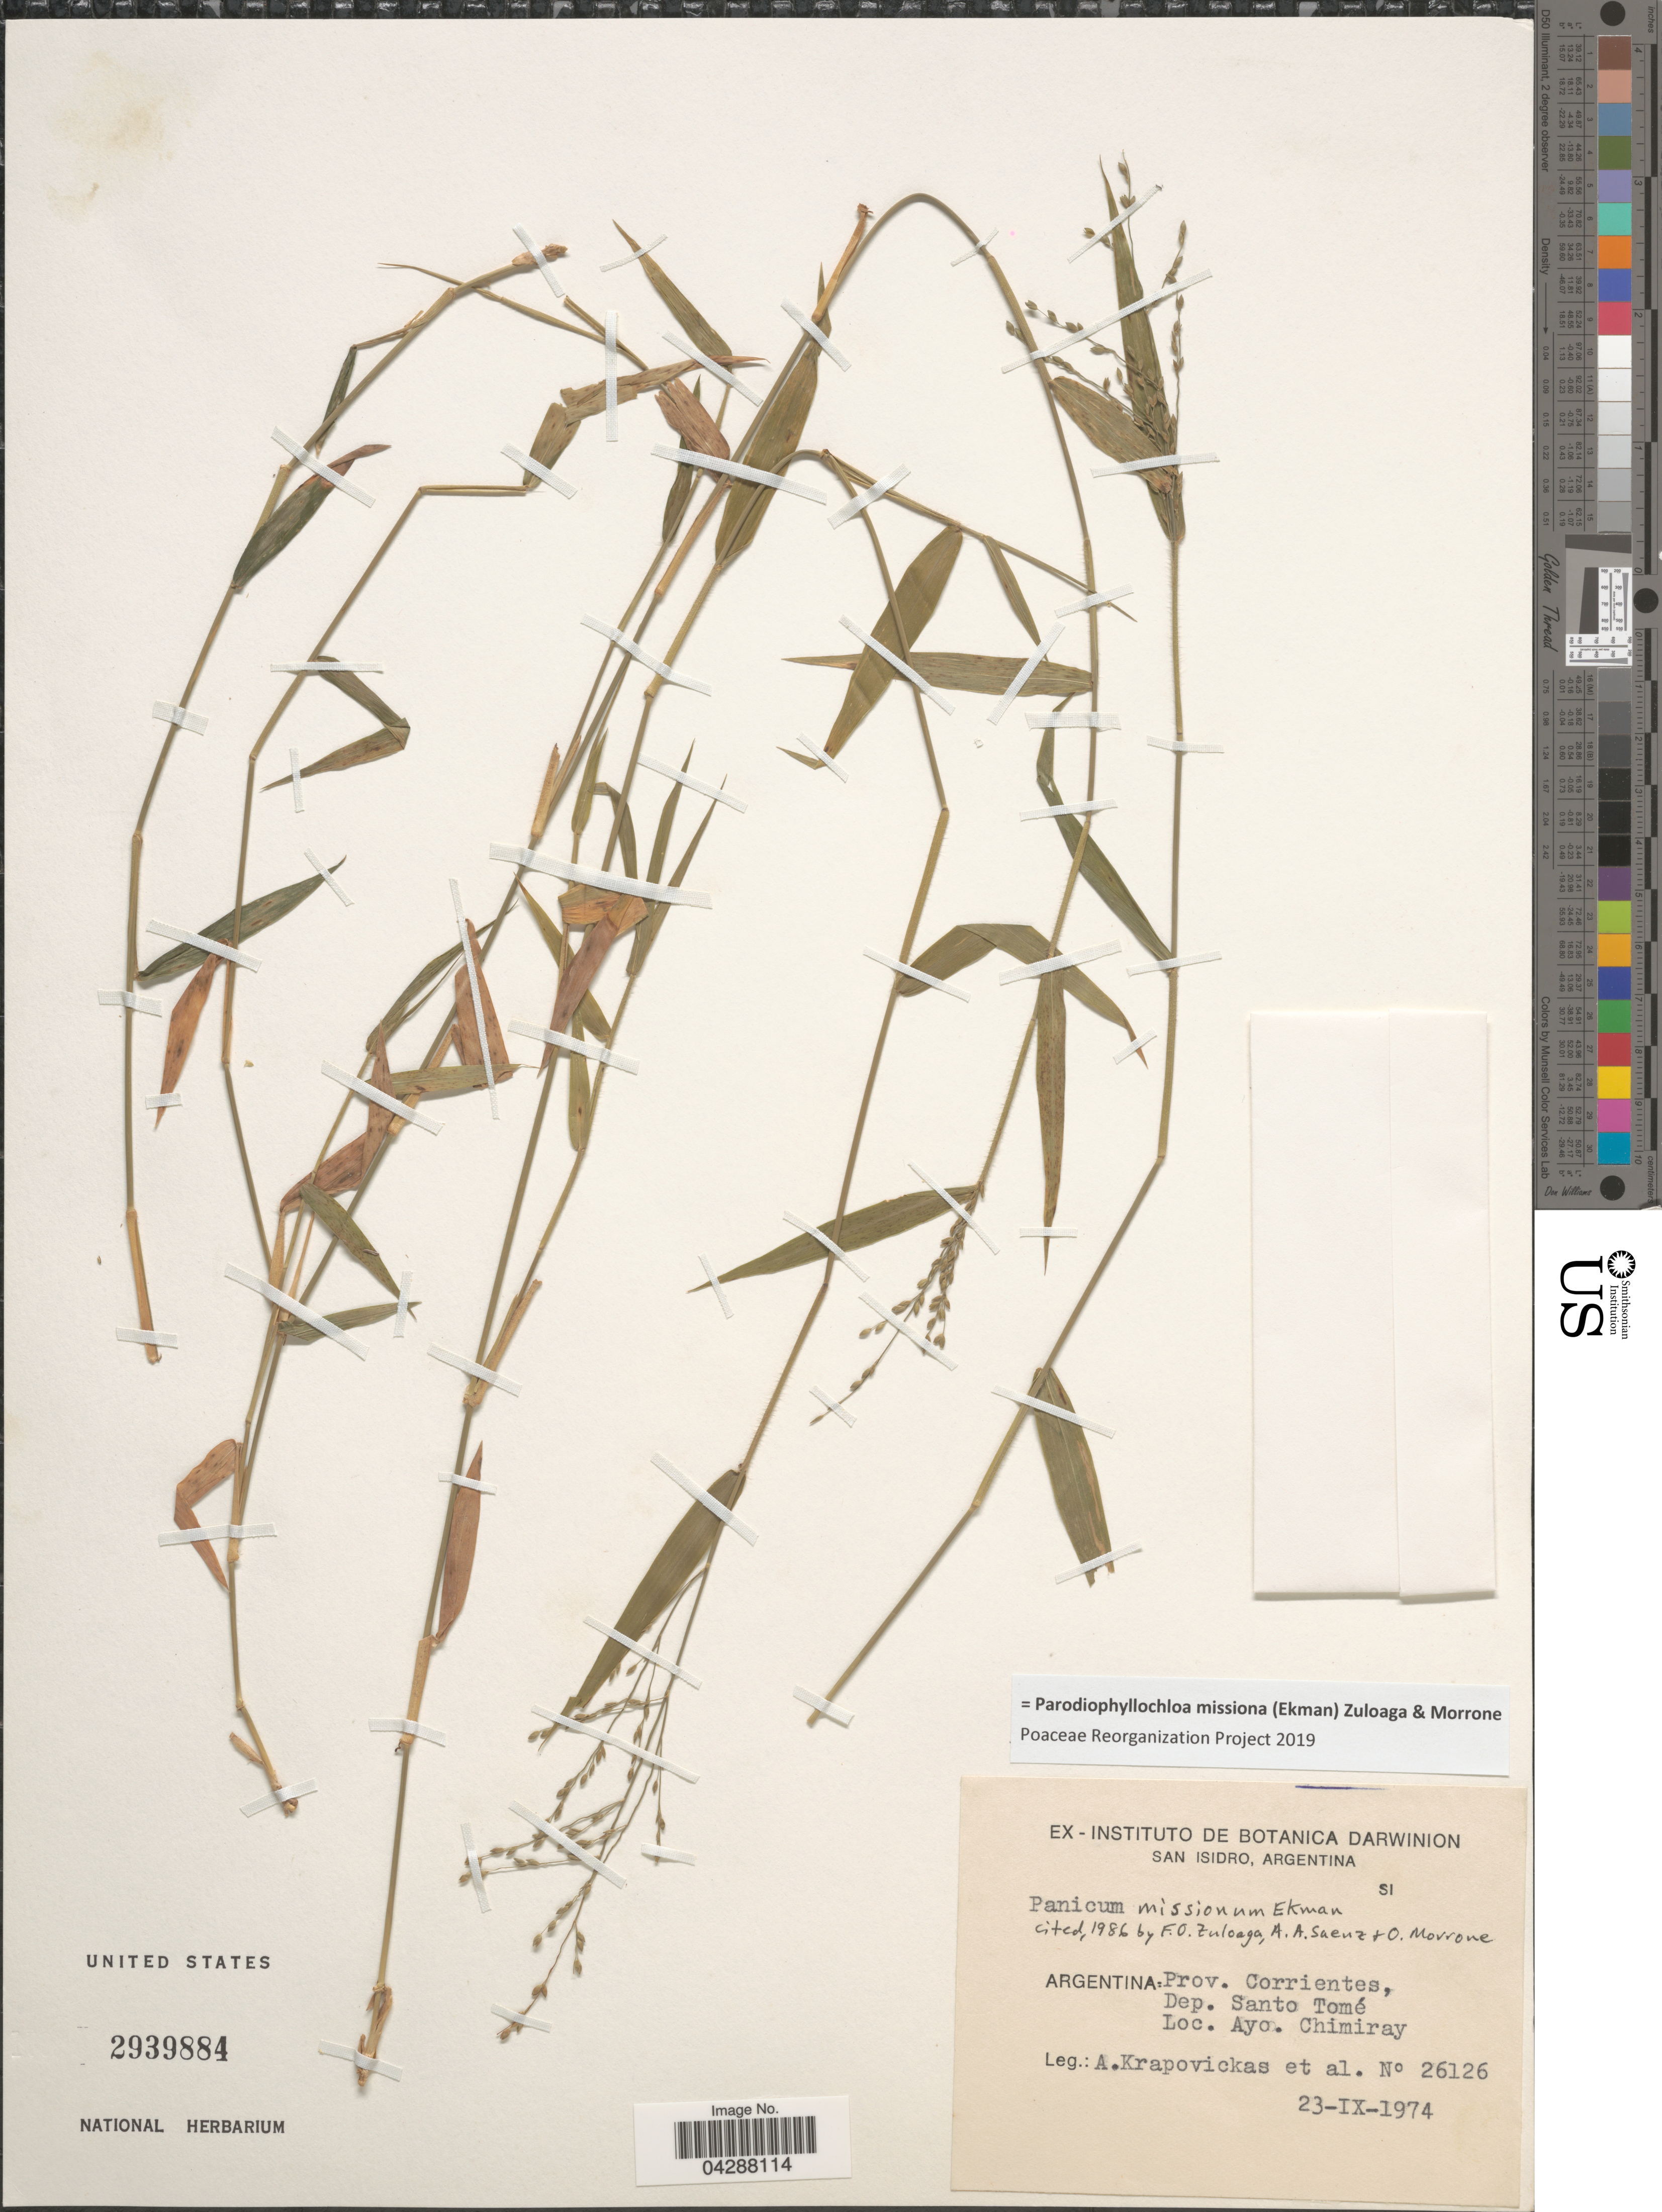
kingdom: Plantae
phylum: Tracheophyta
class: Liliopsida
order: Poales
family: Poaceae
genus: Parodiophyllochloa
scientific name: Parodiophyllochloa missiona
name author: (Ekman) Zuloaga & Morrone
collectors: A. Krapovickas & et al.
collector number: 26126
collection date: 1974-09-23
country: Argentina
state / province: Corrientes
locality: Dep. Santo Tomé. Ayo. Chimiray.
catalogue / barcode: US 2939884